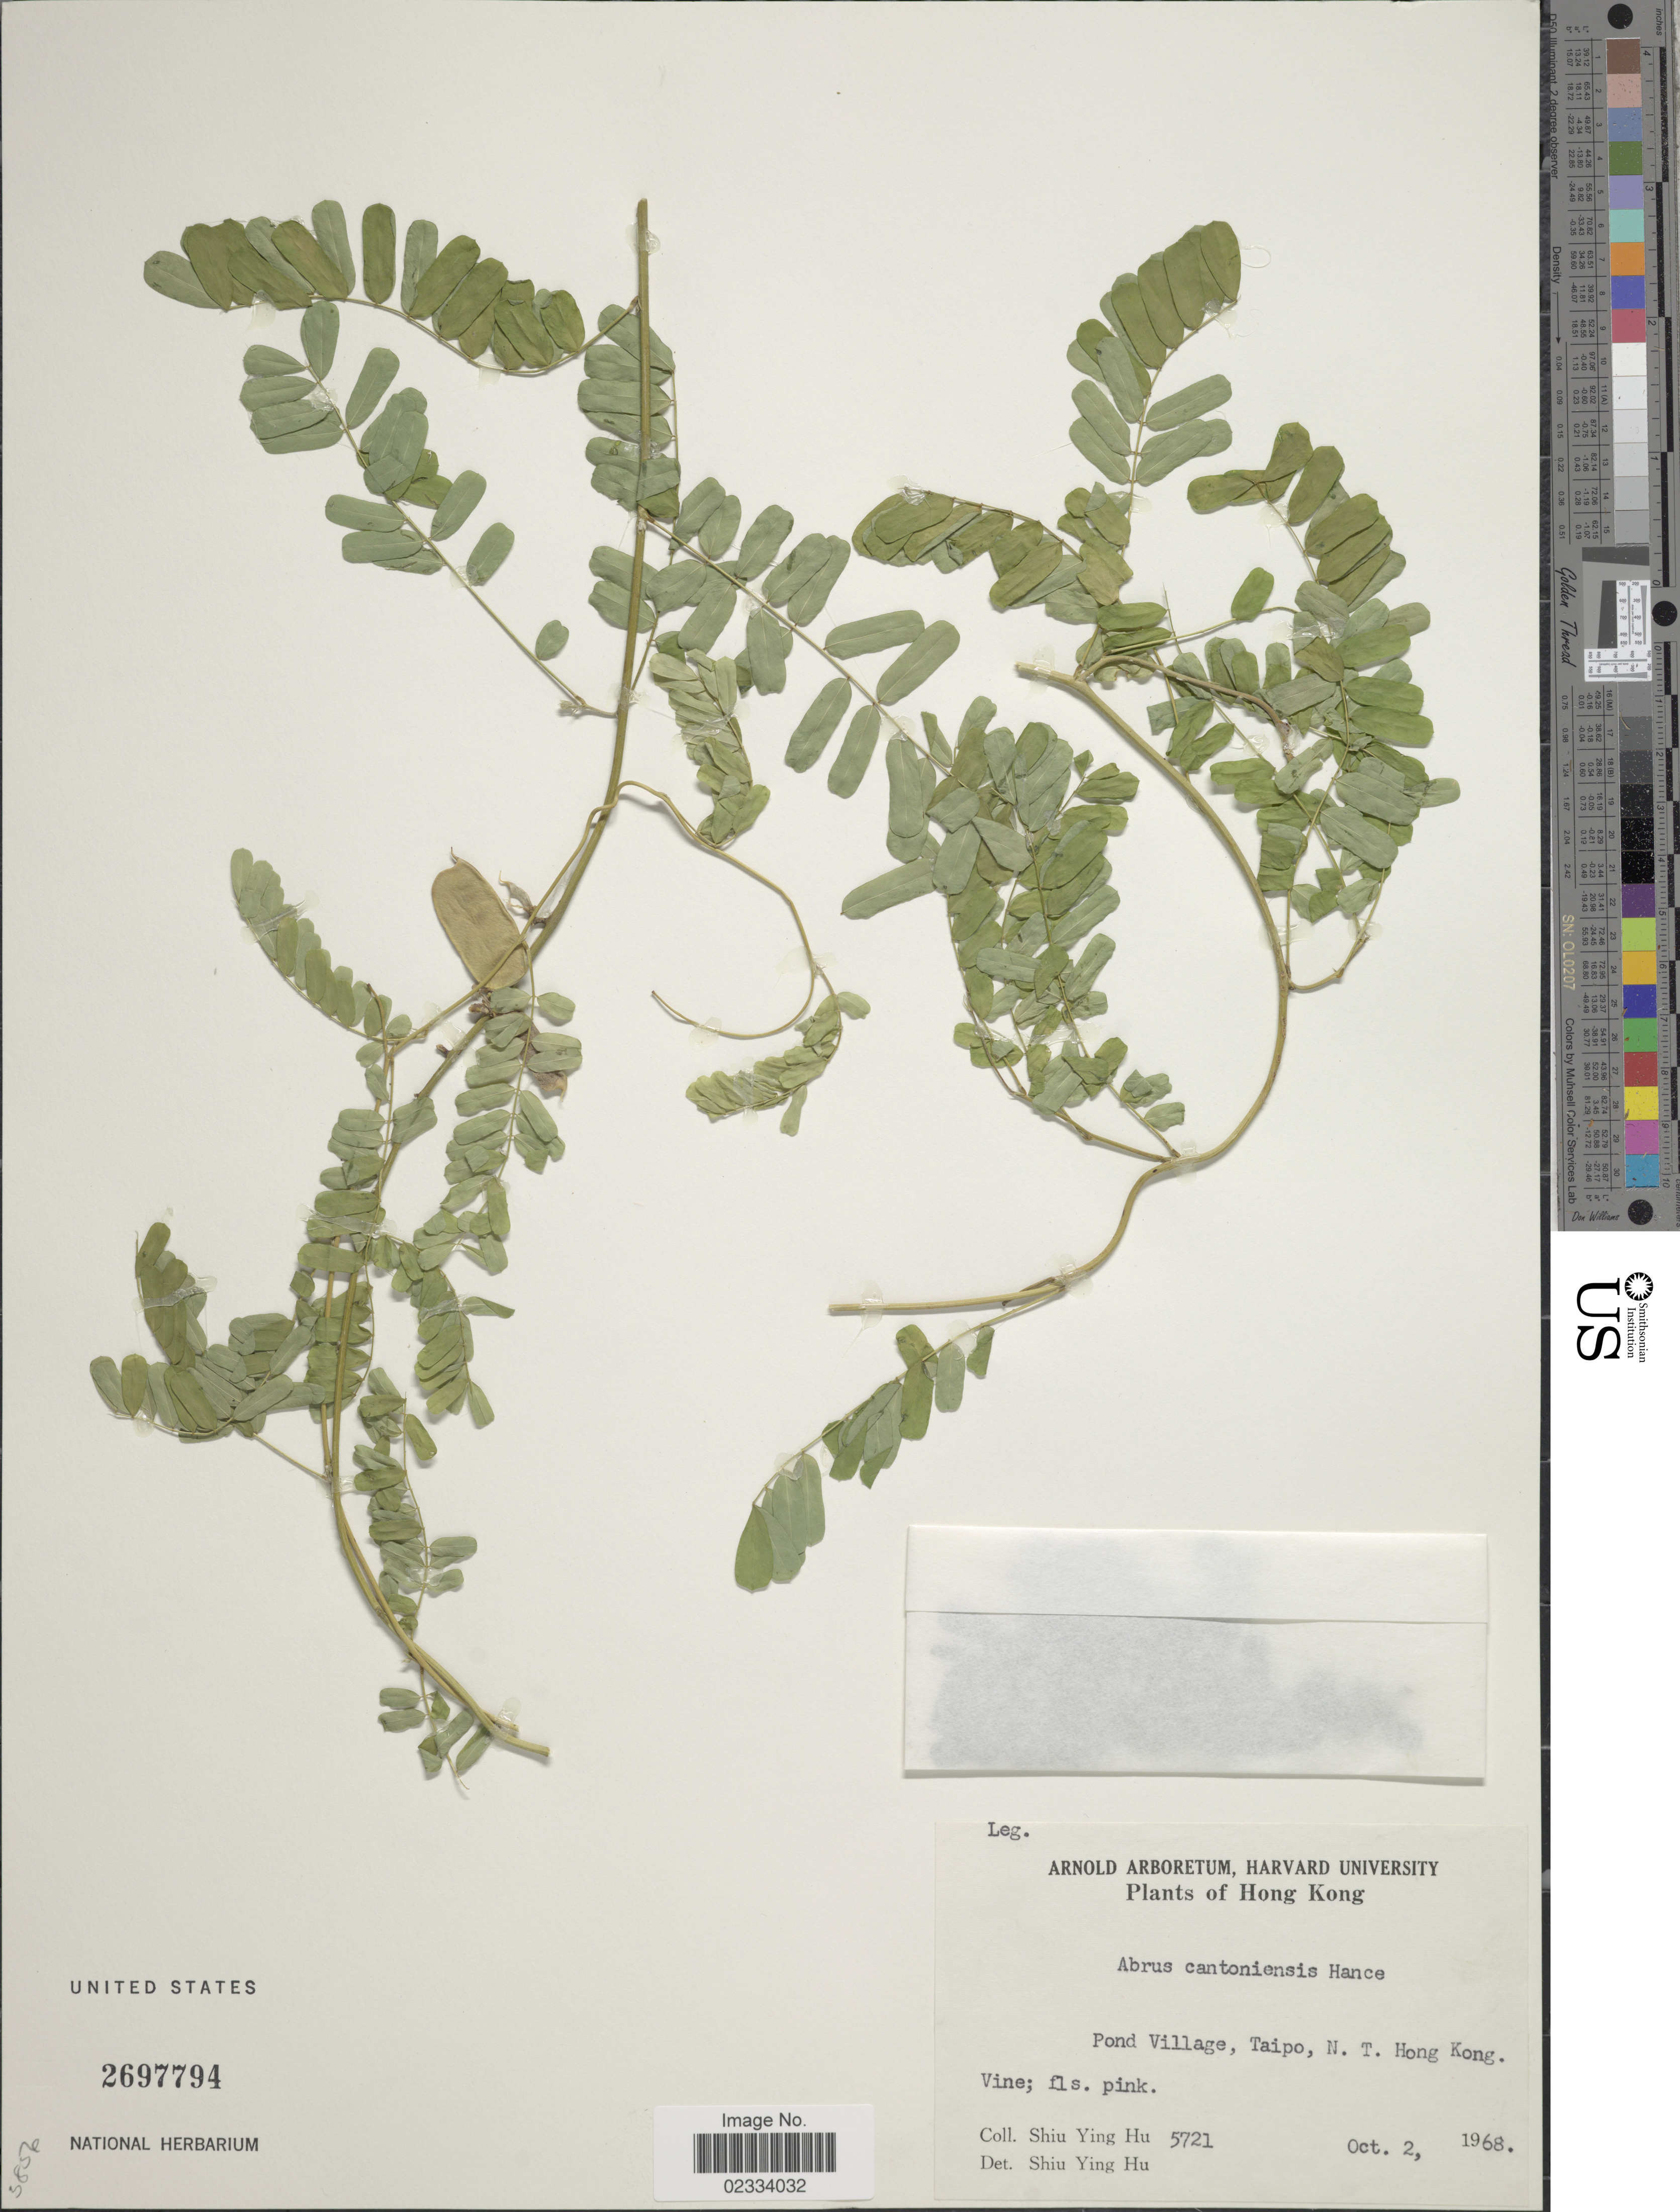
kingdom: Plantae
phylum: Tracheophyta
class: Magnoliopsida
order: Fabales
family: Fabaceae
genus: Abrus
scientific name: Abrus cantoniensis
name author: Hance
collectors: S. Y. Hu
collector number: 5721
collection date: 1968-10-02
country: China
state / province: Hong Kong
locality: Pond Village, Taipo, N. T.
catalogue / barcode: US 2697794